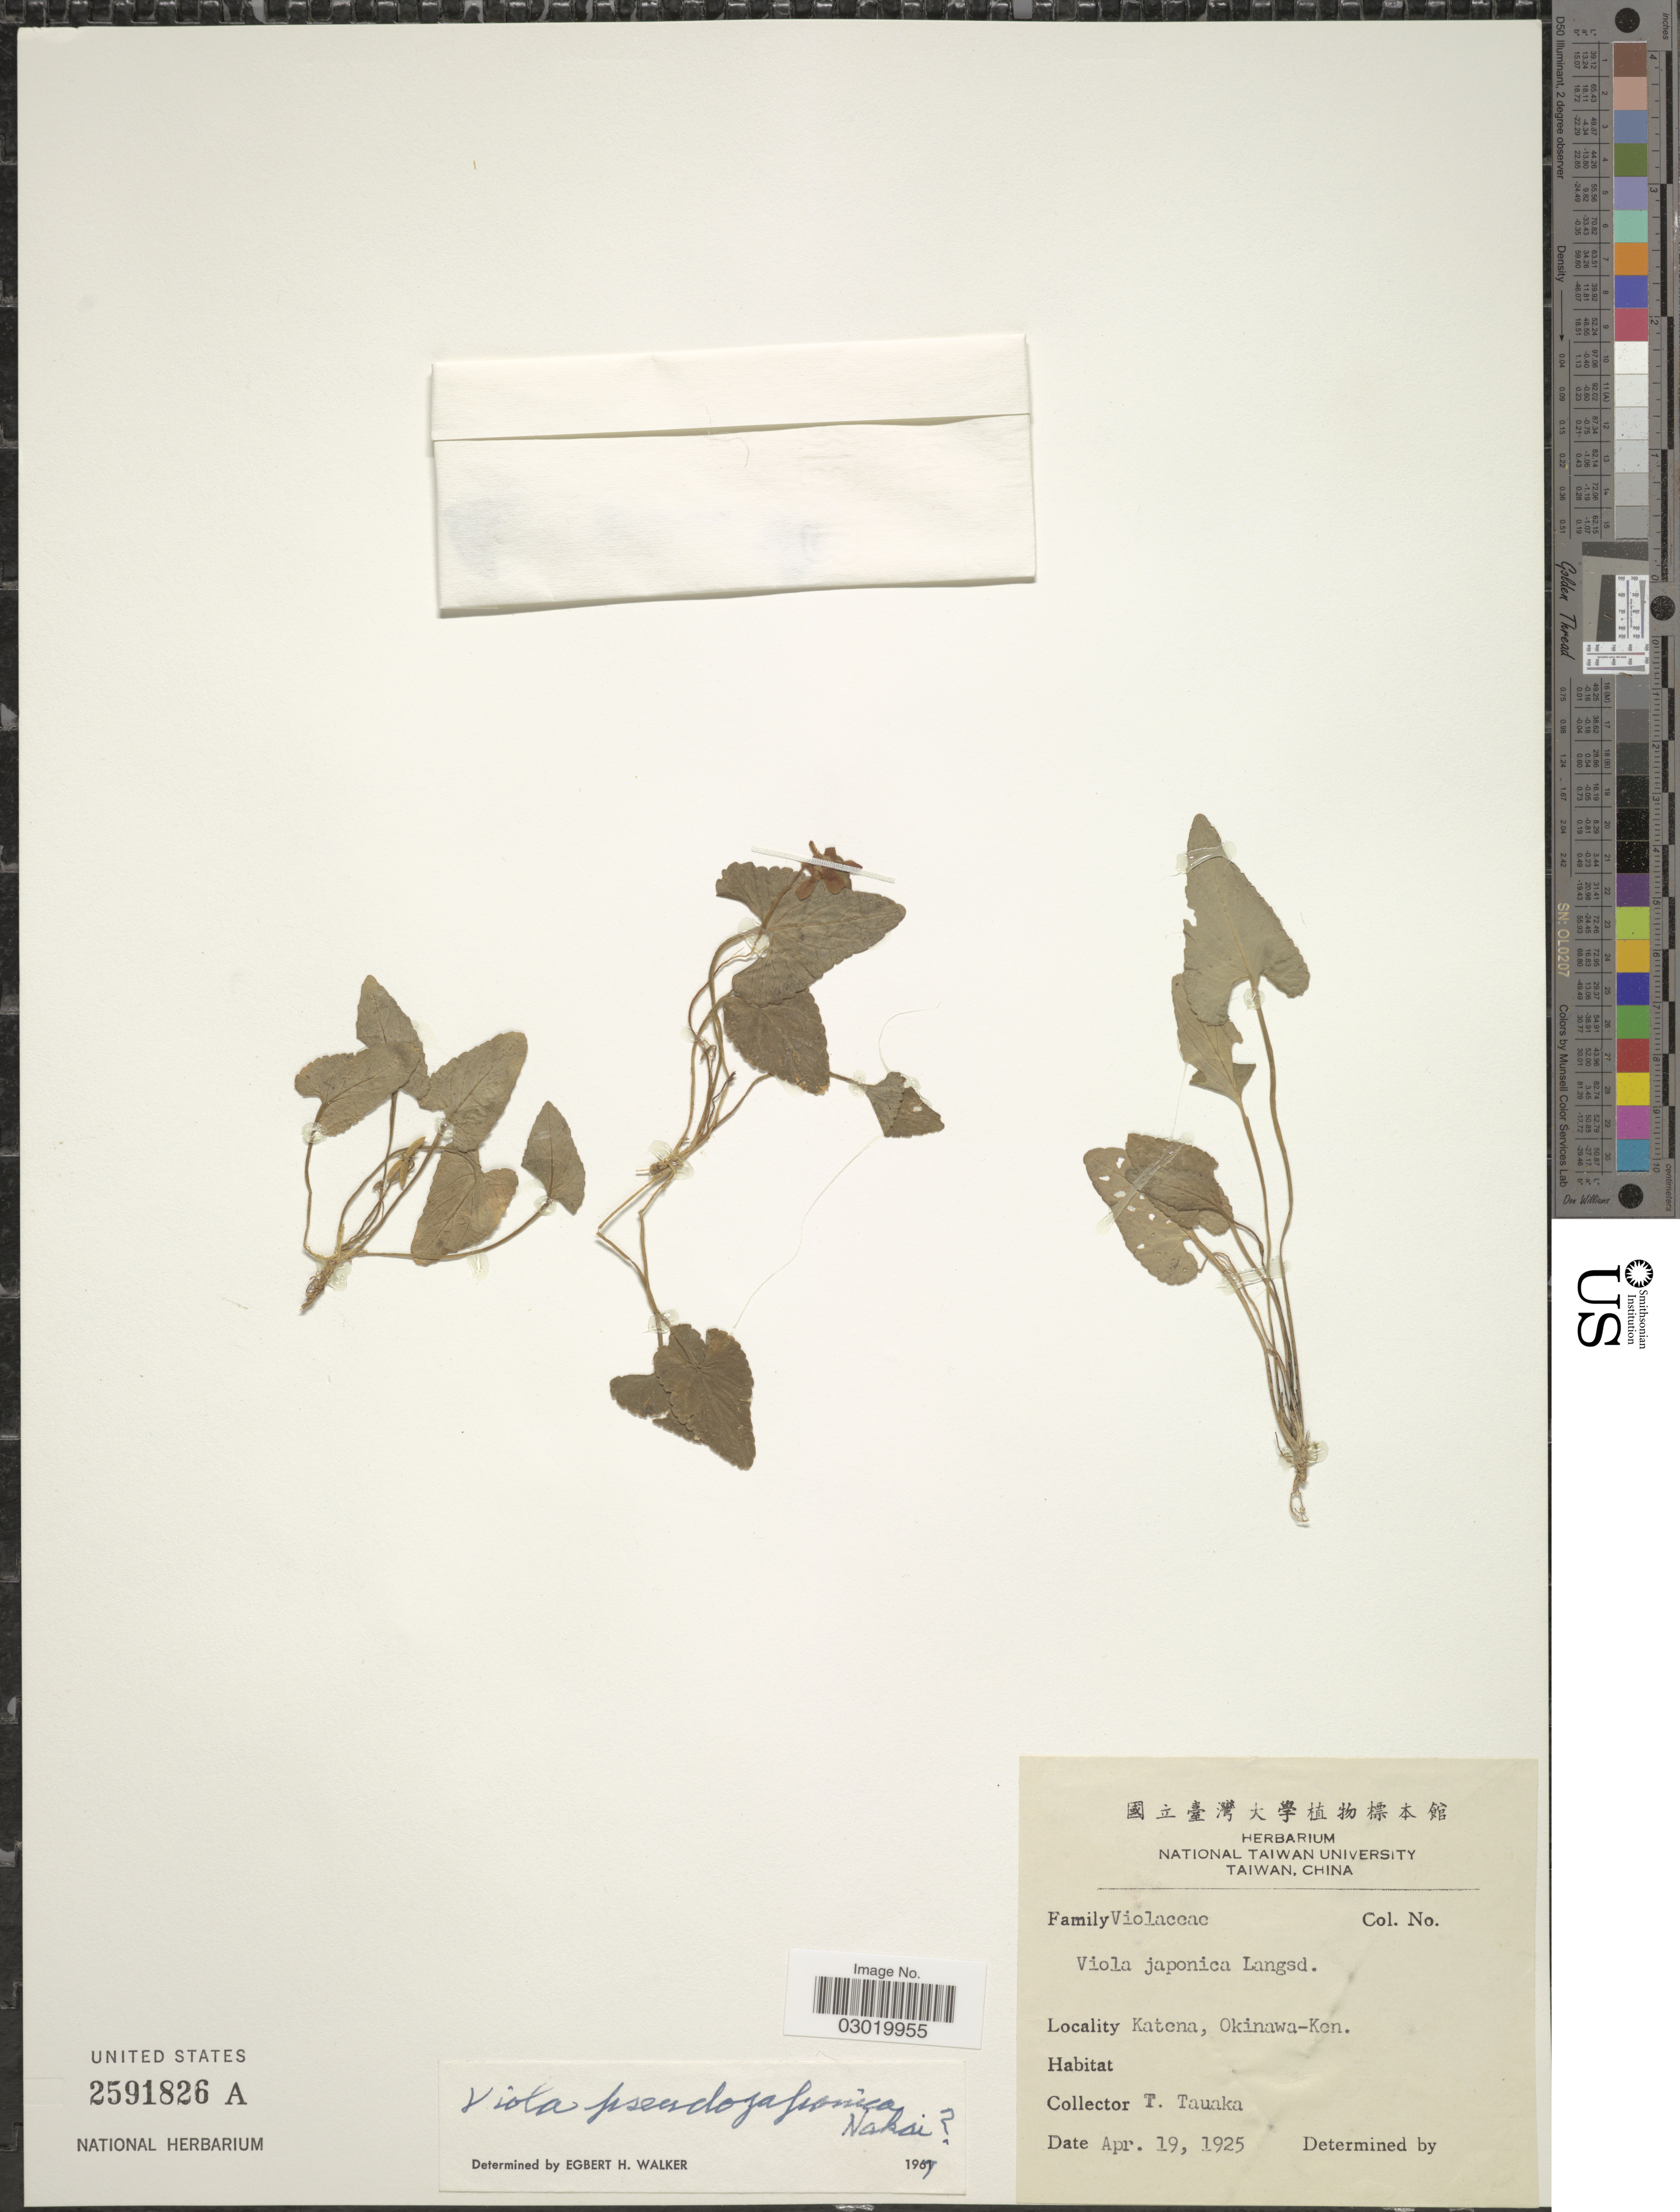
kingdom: Plantae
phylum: Tracheophyta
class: Magnoliopsida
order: Malpighiales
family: Violaceae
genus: Viola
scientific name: Viola pseudojaponica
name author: Nakai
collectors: T. Tauaka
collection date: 1925-04-19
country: Japan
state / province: Okinawa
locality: Katena, Okinawa-Kon.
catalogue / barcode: US 2591826A